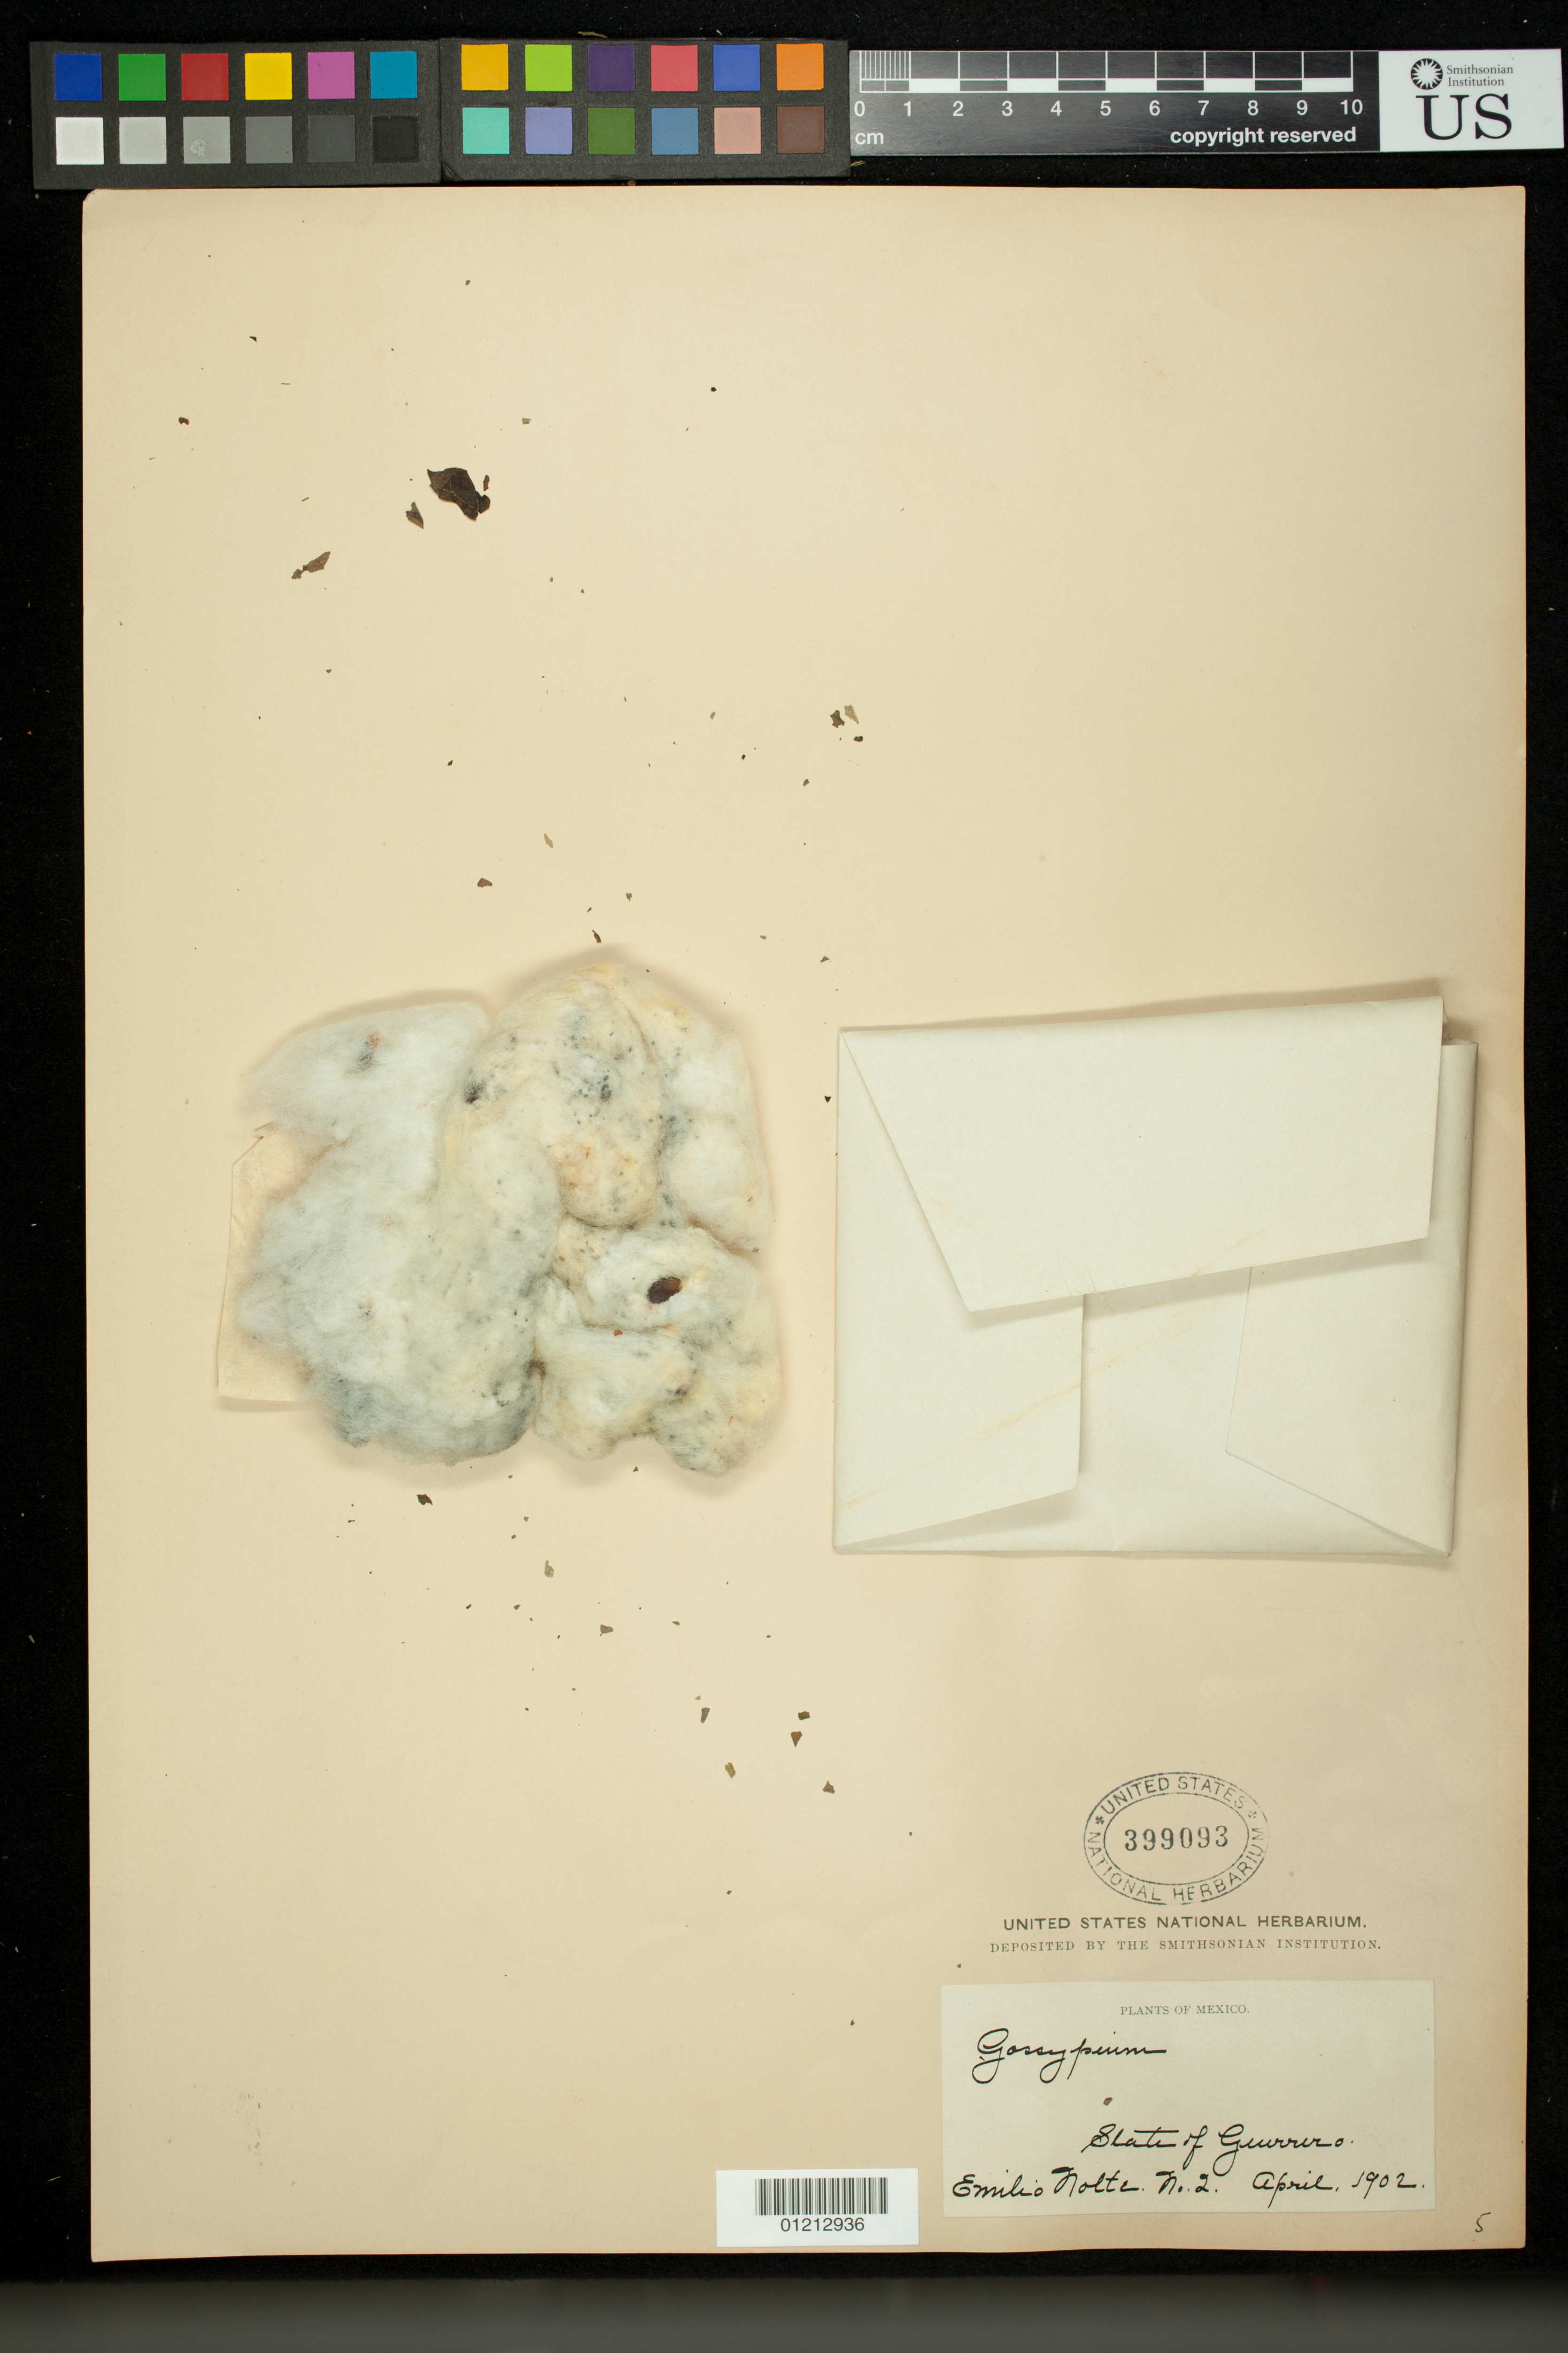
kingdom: Plantae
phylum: Tracheophyta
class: Magnoliopsida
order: Malvales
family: Malvaceae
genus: Gossypium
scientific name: Gossypium sp.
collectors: E. Nolte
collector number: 2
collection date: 1902-04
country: Mexico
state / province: Guerrero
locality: Placeres de Oro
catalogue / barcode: US 399093